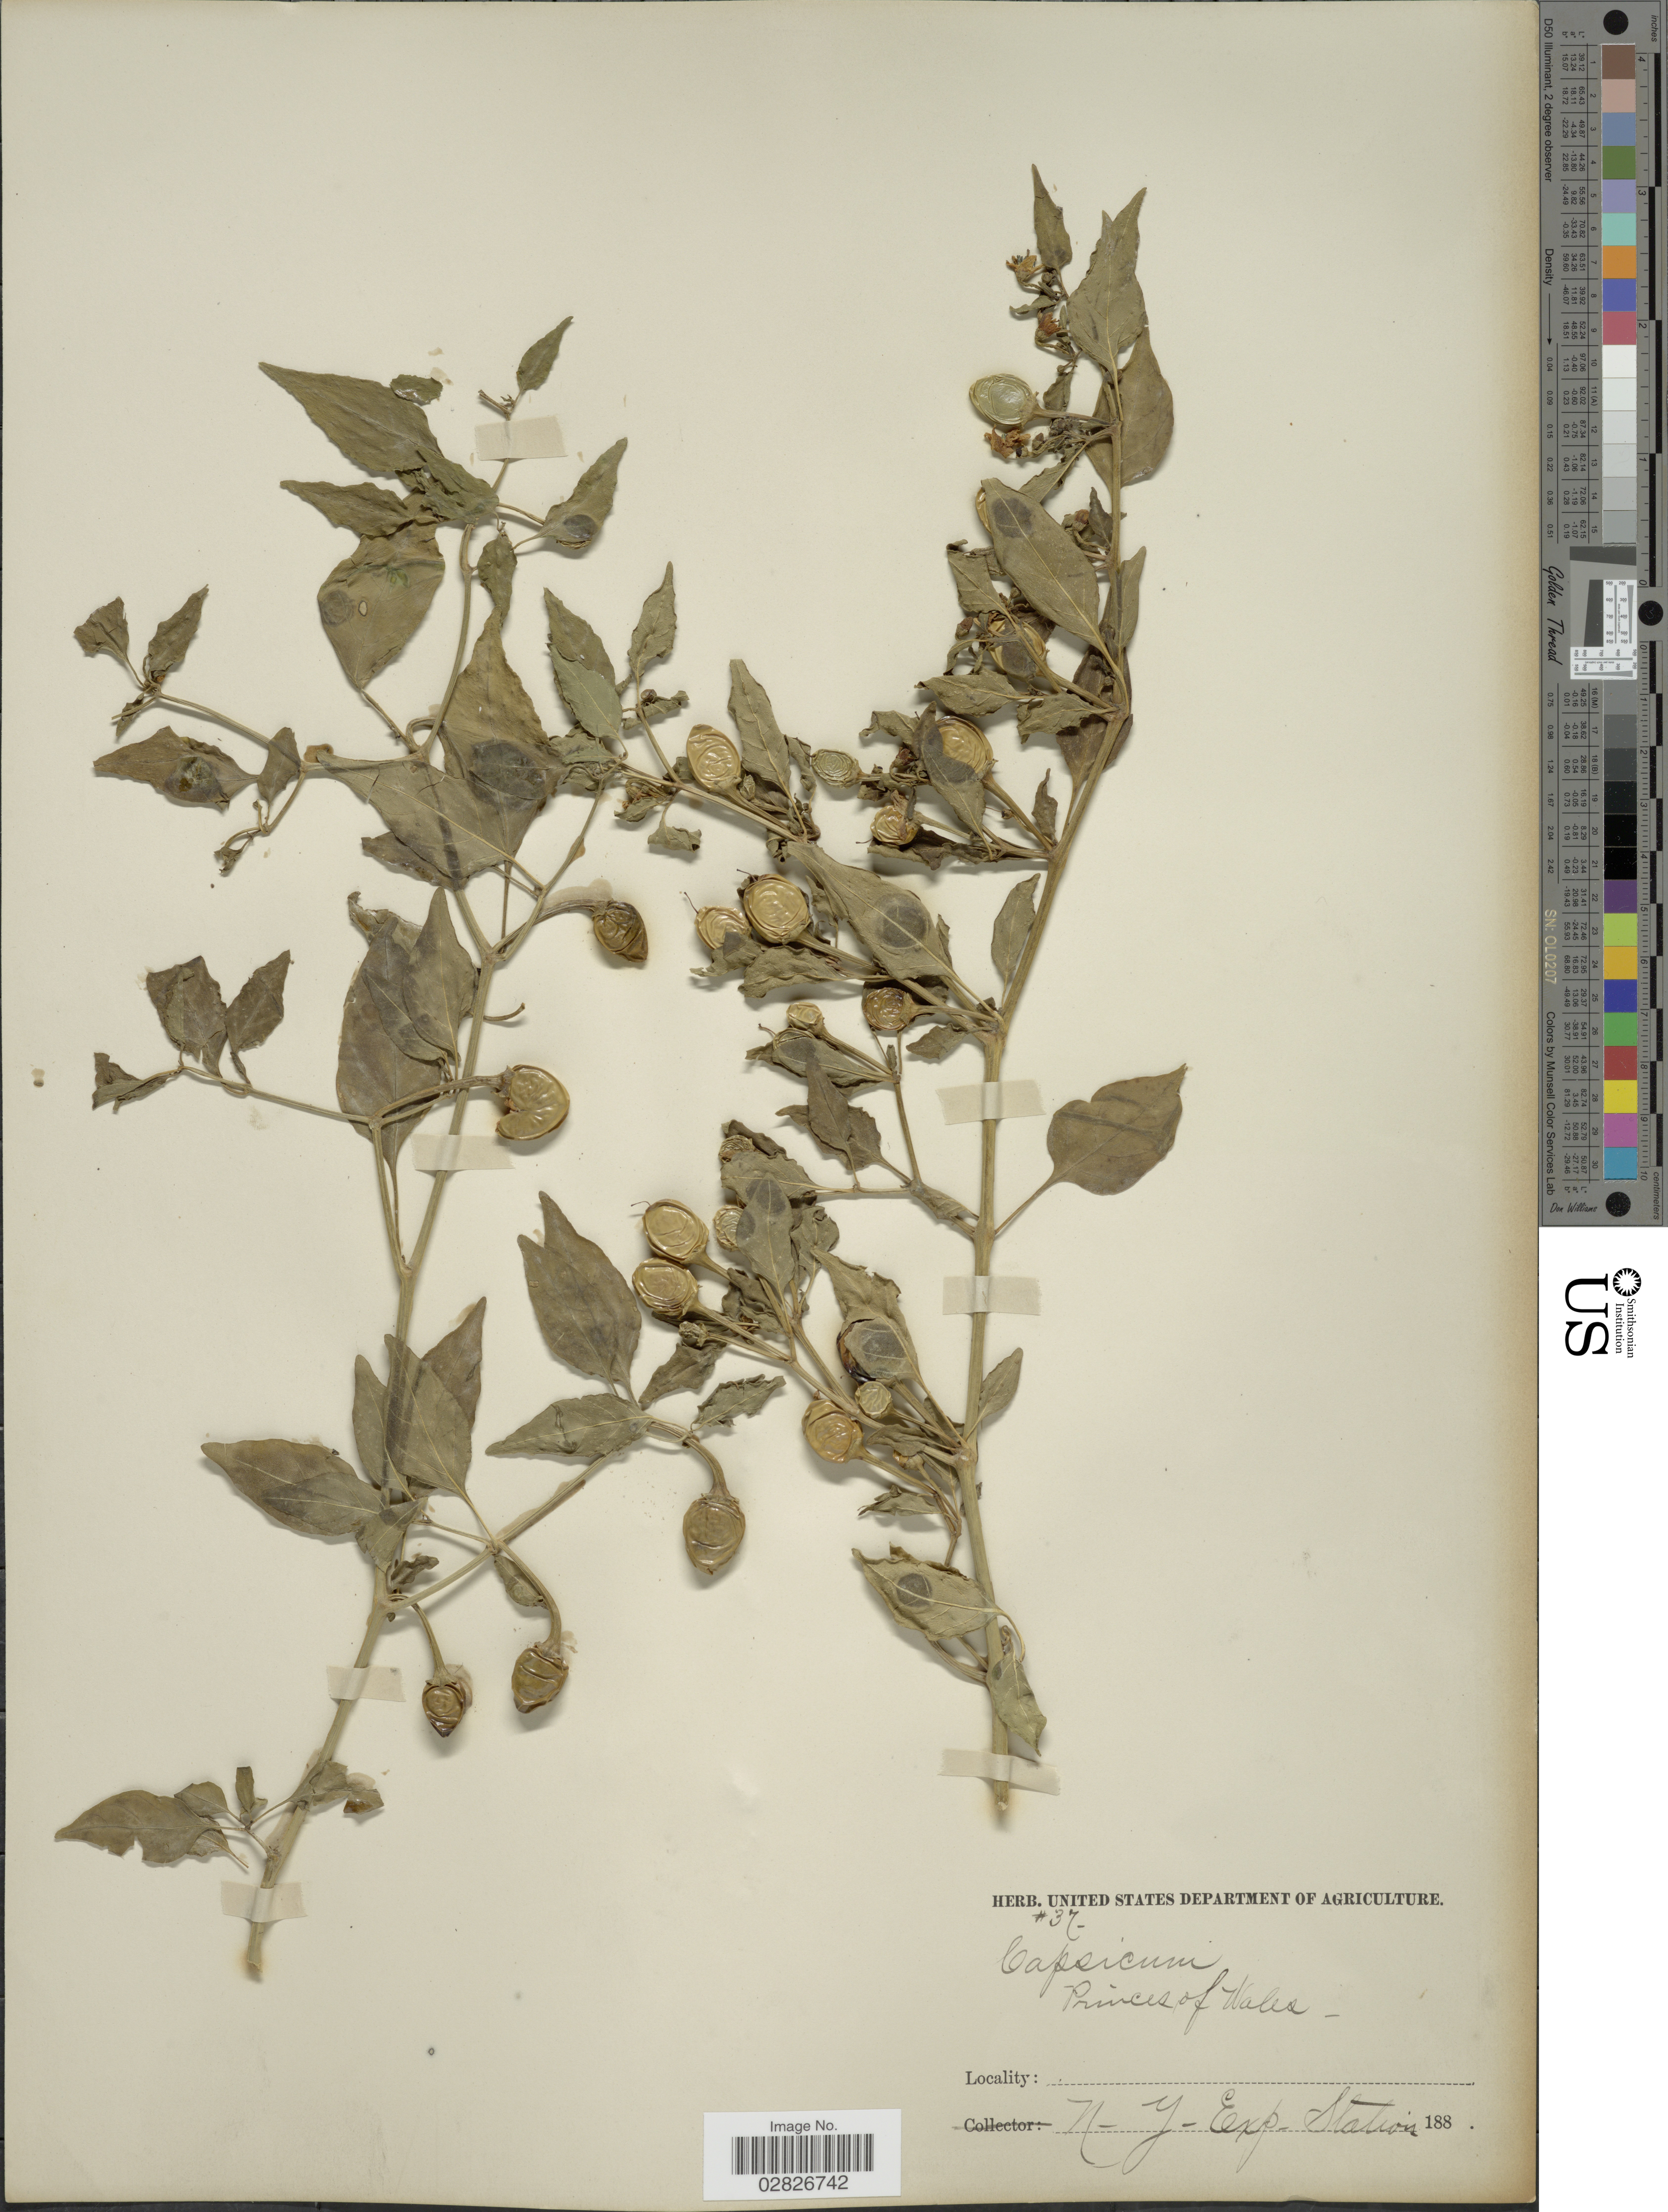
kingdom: Plantae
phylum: Tracheophyta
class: Magnoliopsida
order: Solanales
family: Solanaceae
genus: Capsicum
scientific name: Capsicum sp.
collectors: Facchini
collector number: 37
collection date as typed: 188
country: United States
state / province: New York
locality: N.Y. Exp. Station.